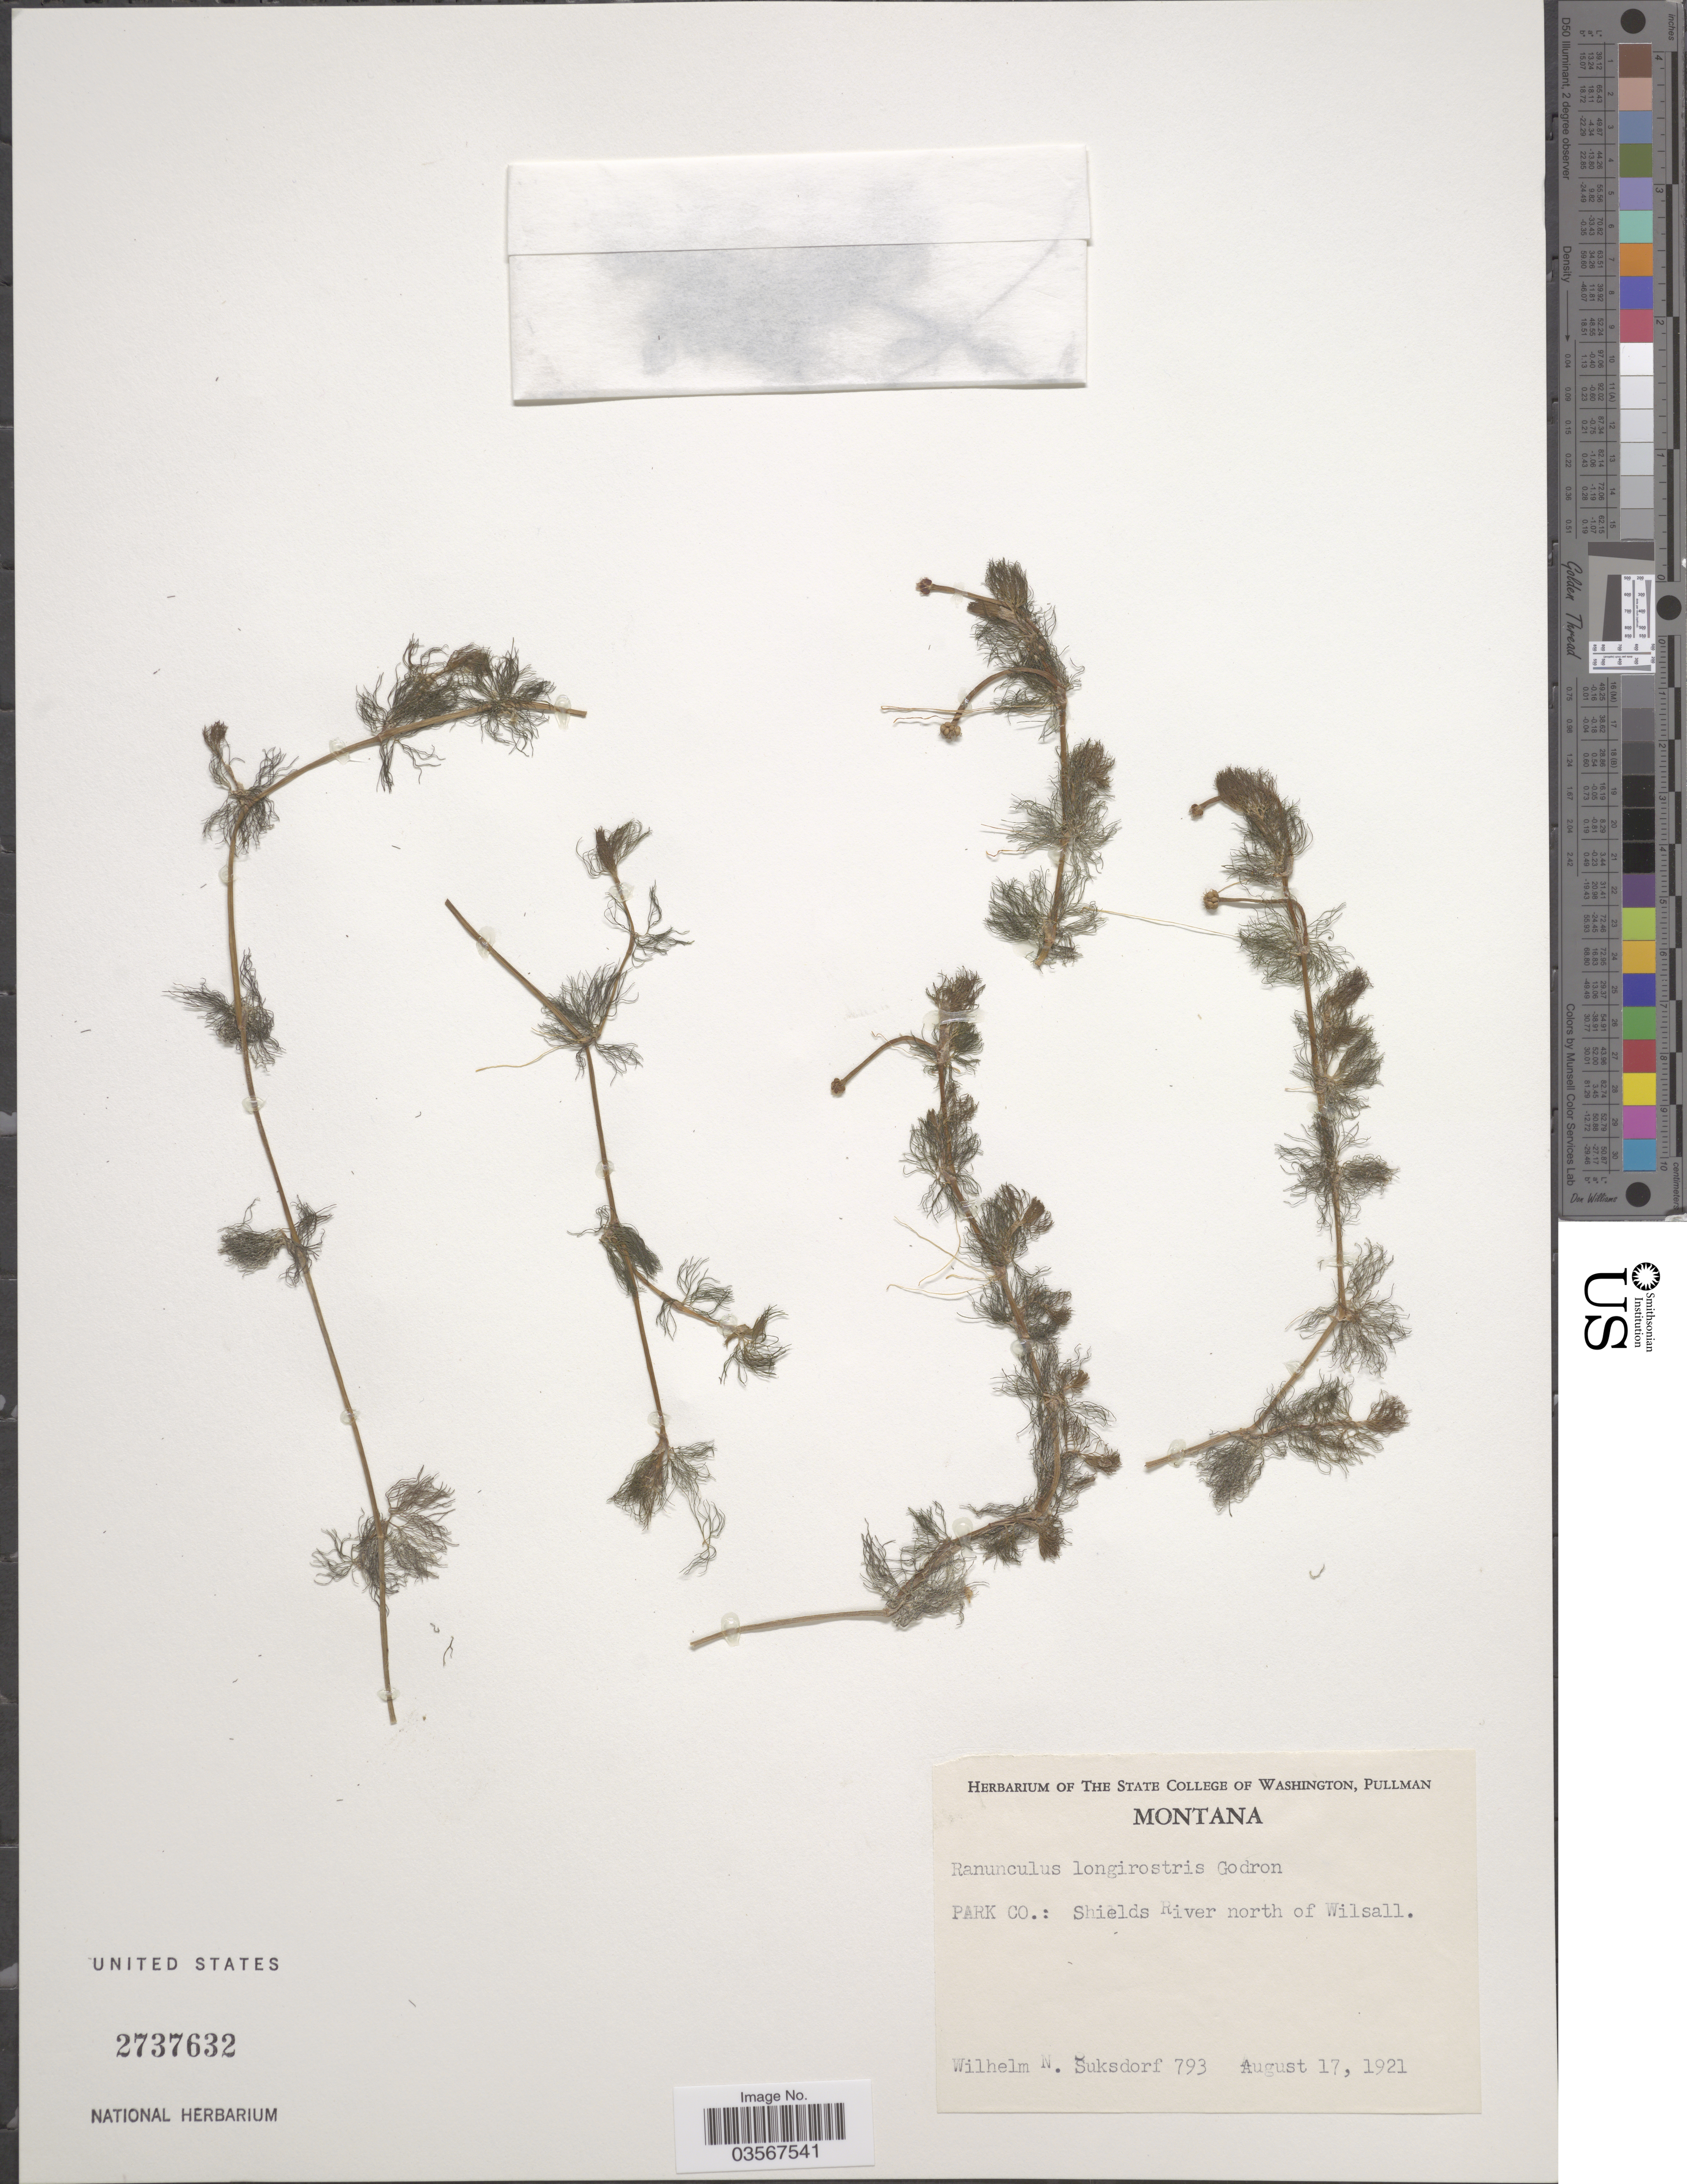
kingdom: Plantae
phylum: Tracheophyta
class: Magnoliopsida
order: Ranunculales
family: Ranunculaceae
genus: Ranunculus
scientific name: Ranunculus longirostris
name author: Godr.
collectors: W. N. Suksdorf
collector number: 793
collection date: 1921-08-17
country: United States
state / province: Montana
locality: Park Co.: Shields River north of Wilsall.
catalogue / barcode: US 2737632